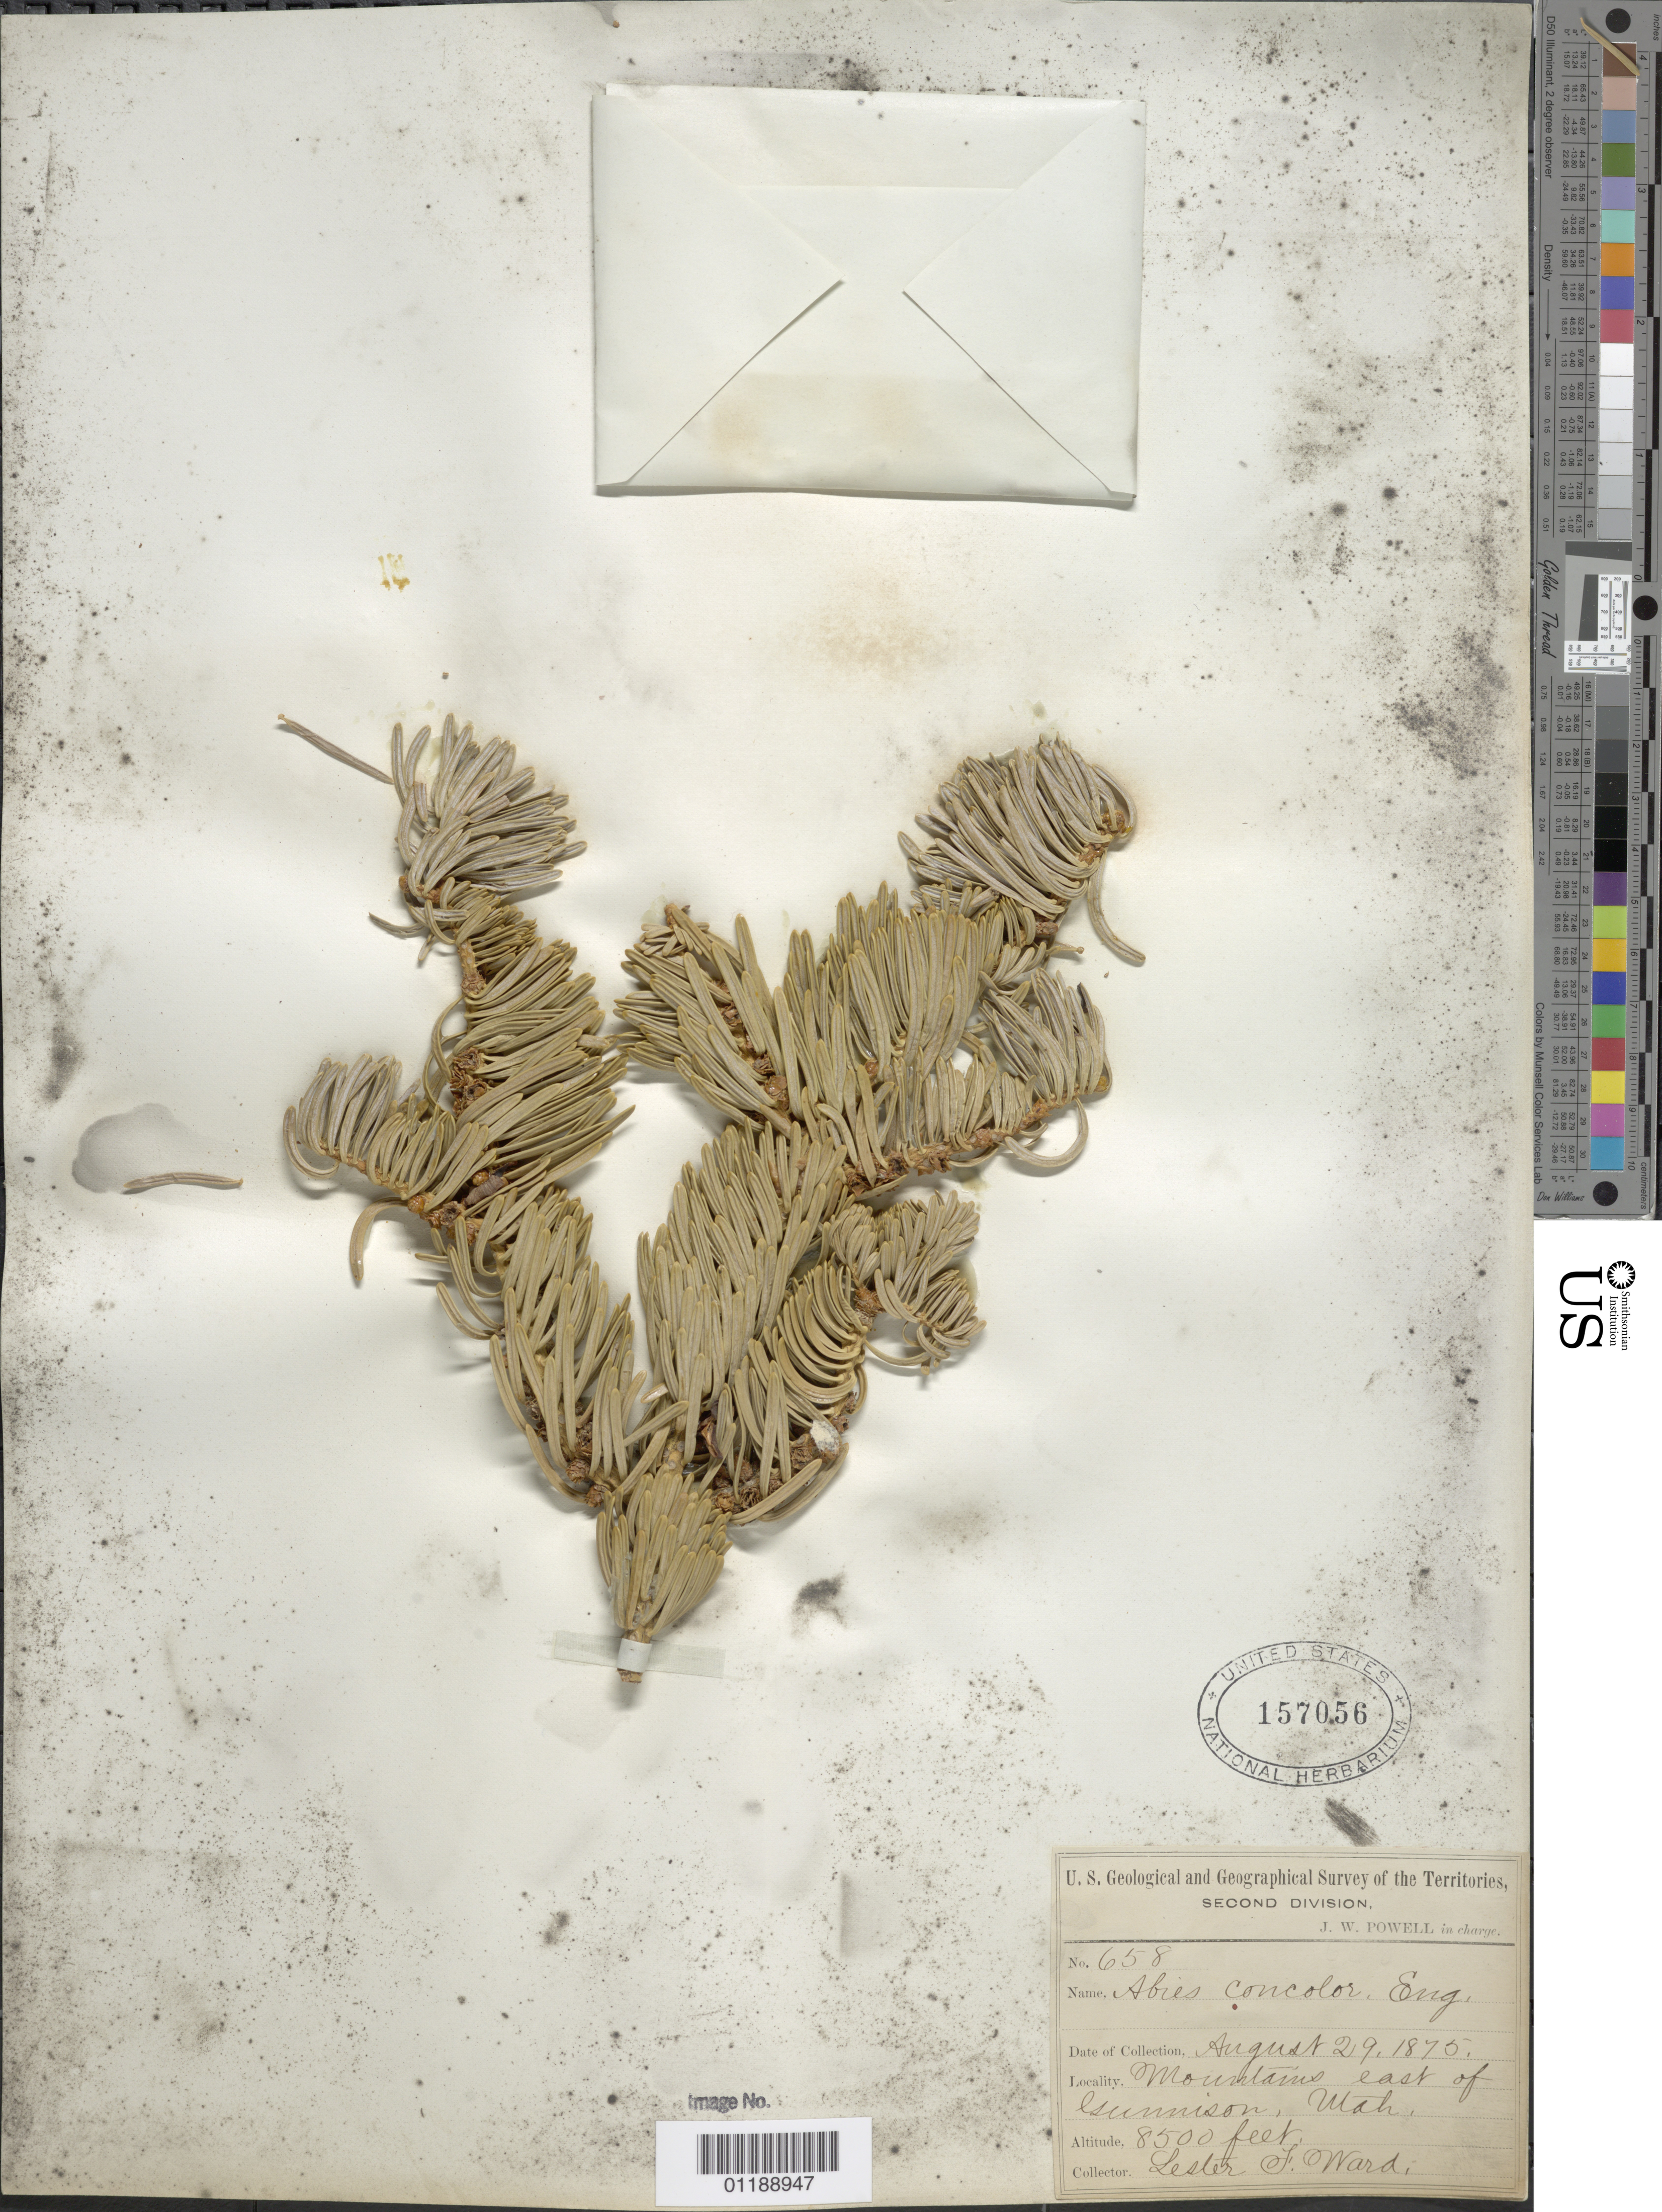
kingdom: Plantae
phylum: Tracheophyta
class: Pinopsida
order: Pinales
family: Pinaceae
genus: Abies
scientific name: Abies concolor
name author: (Gordon & Glend.) Lindl. ex Hildebr.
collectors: L. F. Ward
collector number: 658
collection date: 1875-08-29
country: United States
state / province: Utah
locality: Mountains east of Glenwood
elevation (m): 2591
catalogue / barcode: US 157056